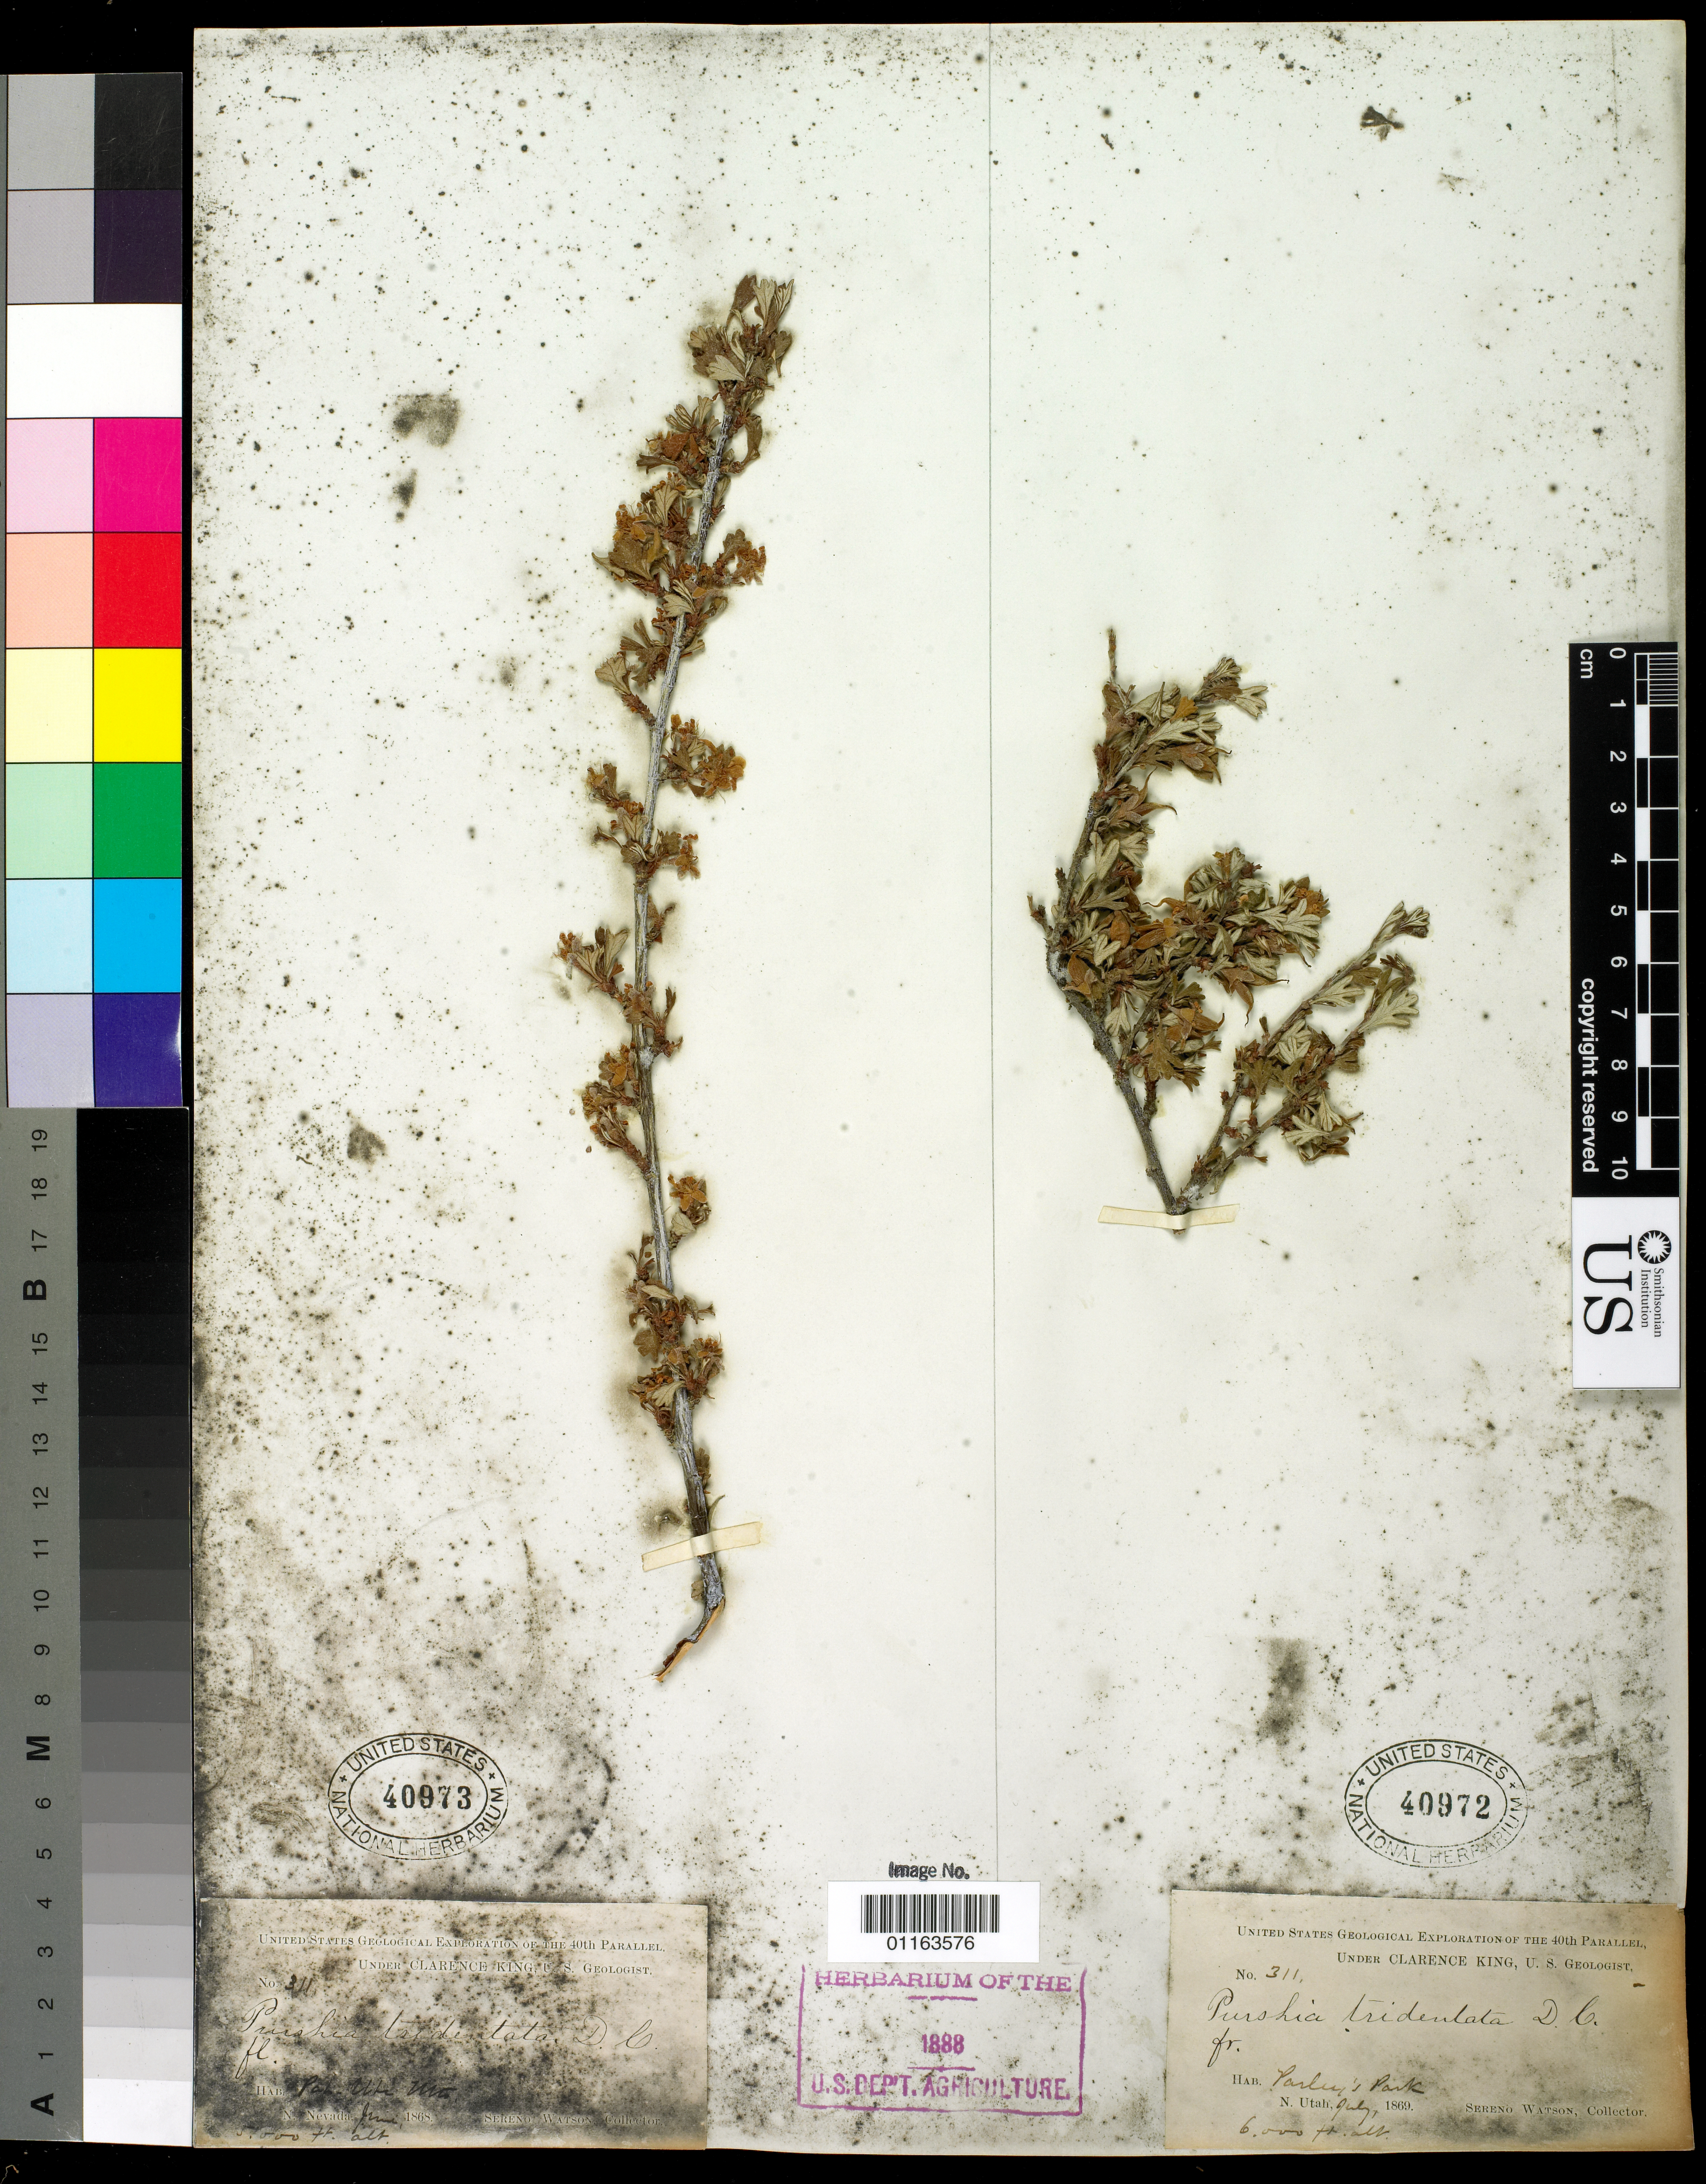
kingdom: Plantae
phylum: Tracheophyta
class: Magnoliopsida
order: Rosales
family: Rosaceae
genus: Purshia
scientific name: Purshia tridentata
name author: (Pursh) DC.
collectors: S. Watson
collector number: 311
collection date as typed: Jul 1869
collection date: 1869-07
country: United States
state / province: Utah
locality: Parley's Park, N. Utah.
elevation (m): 1829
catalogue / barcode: US 40972